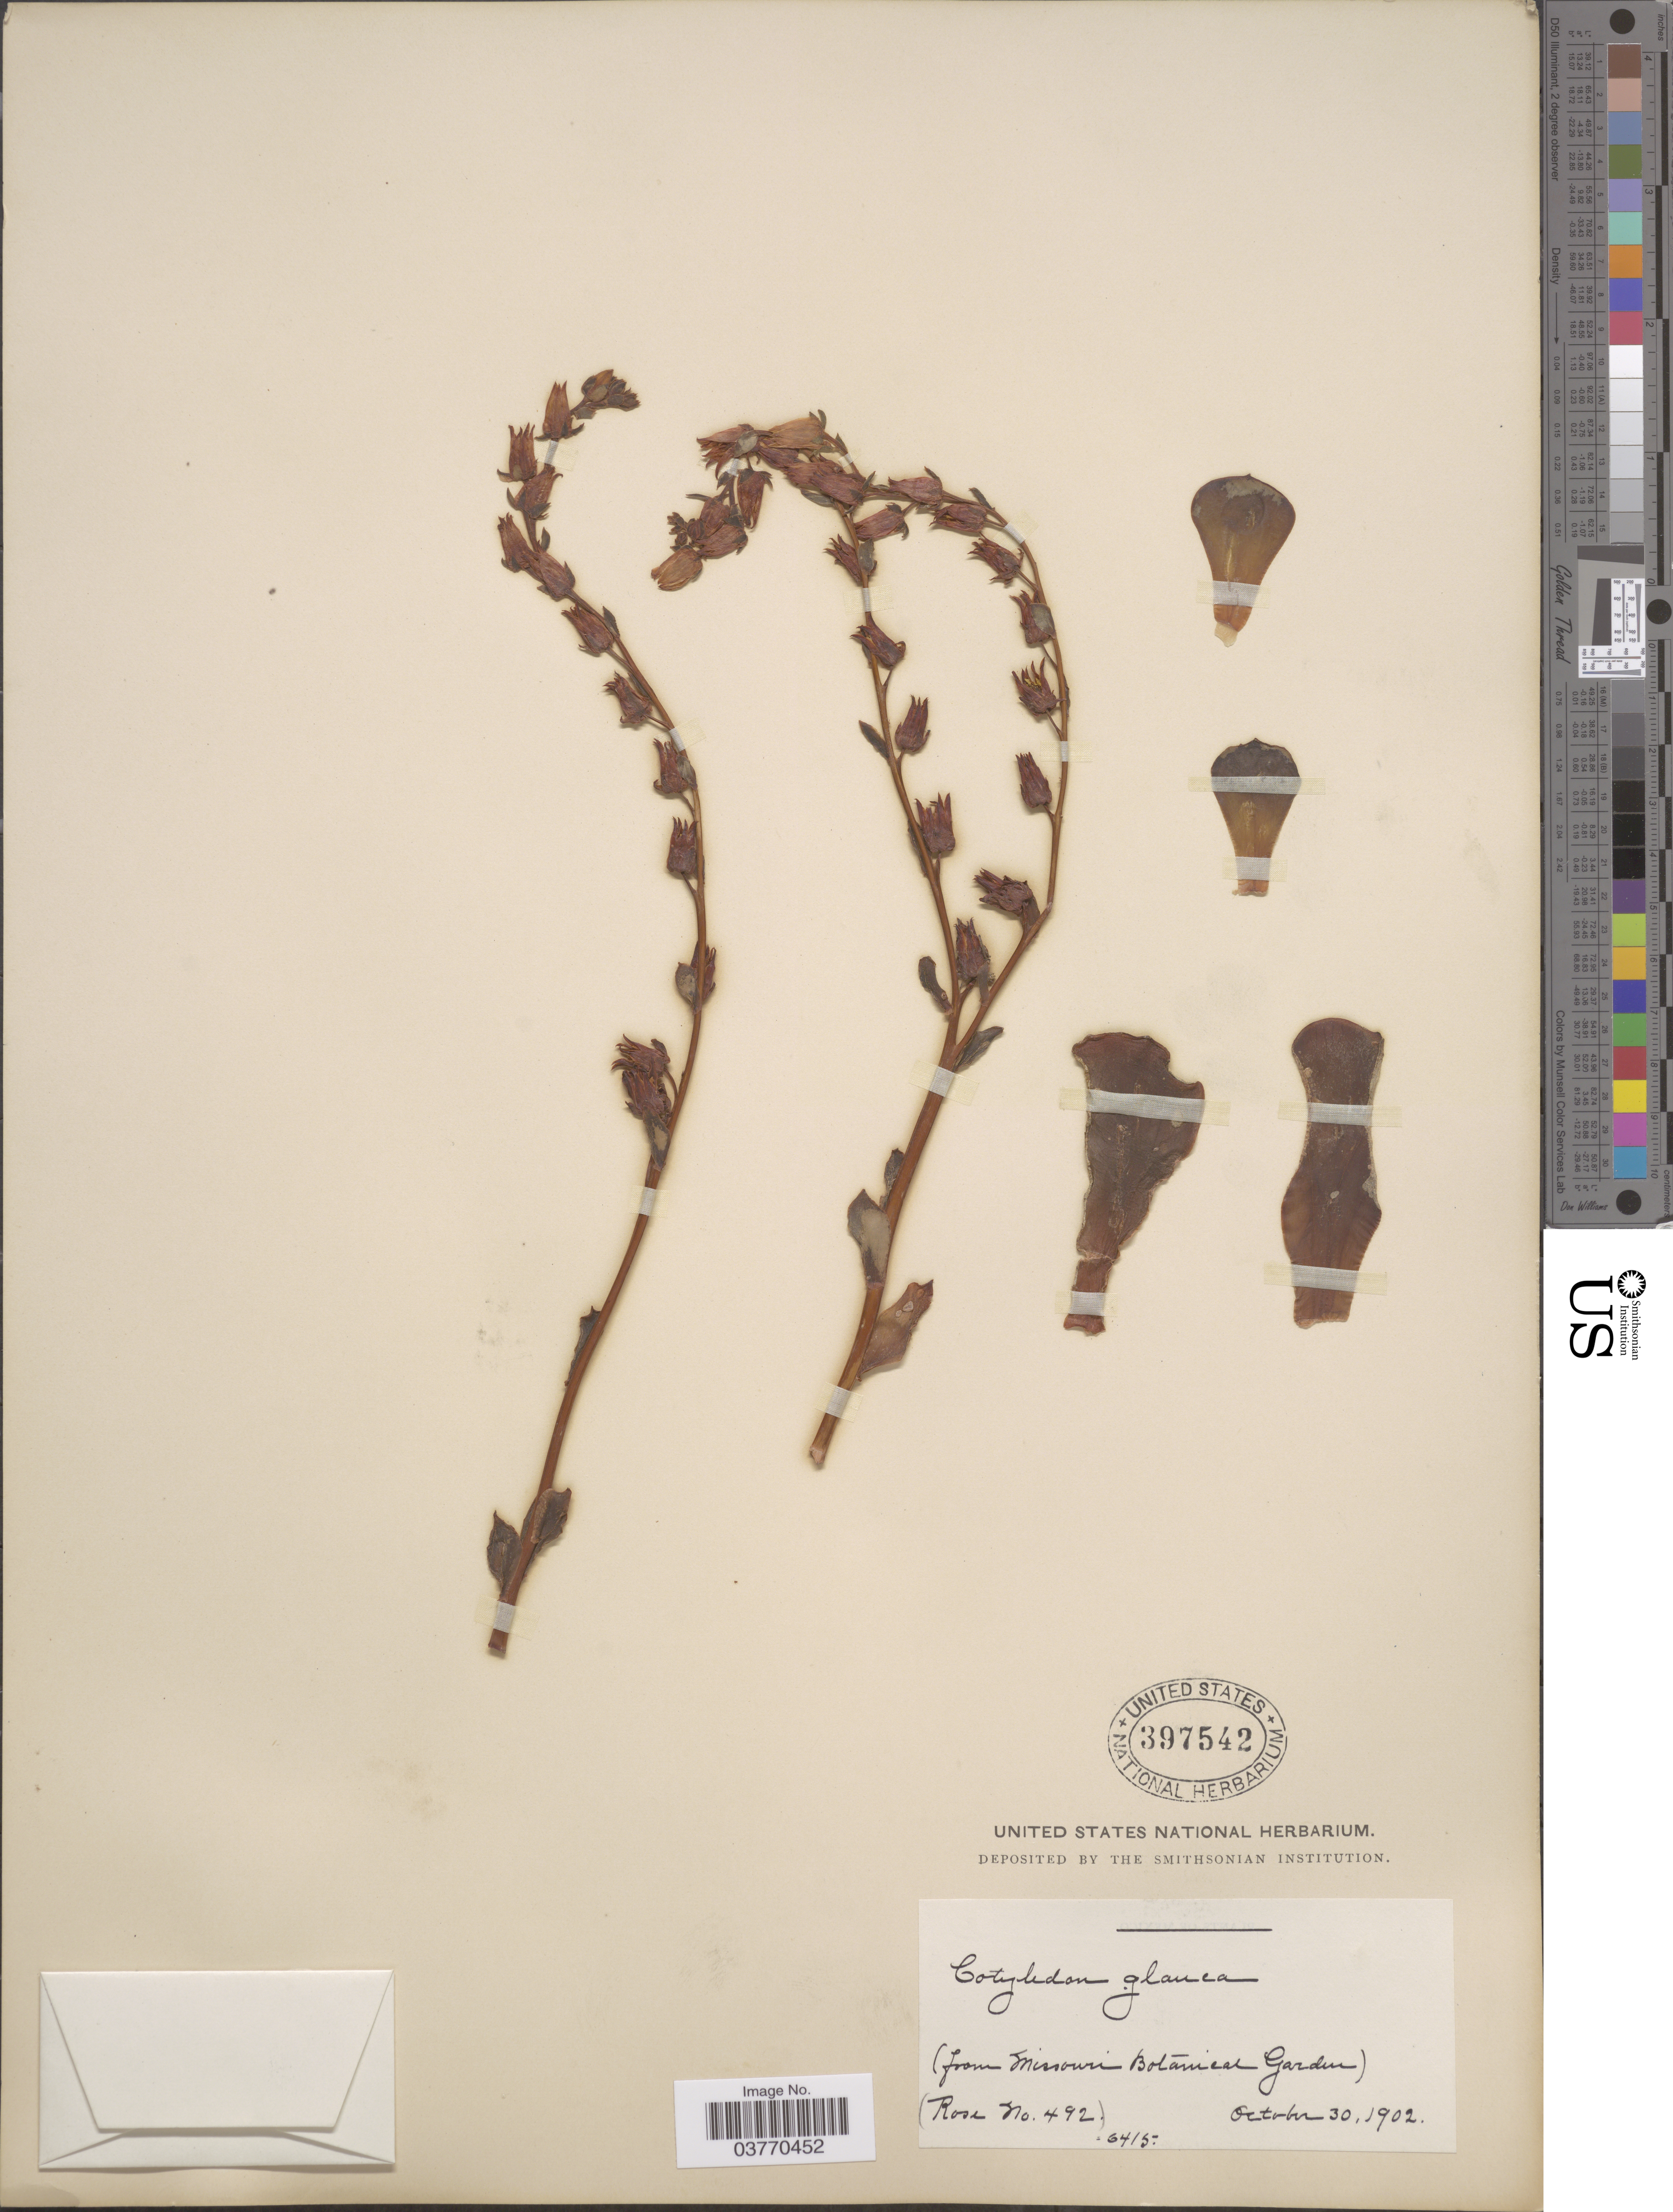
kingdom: Plantae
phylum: Tracheophyta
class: Magnoliopsida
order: Saxifragales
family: Crassulaceae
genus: Echeveria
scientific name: Echeveria pumila var. glauca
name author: (Baker) E. Walther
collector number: Rose 492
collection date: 1902-10-30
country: United States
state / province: Missouri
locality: Missouri Botánical Garden.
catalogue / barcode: US 397542